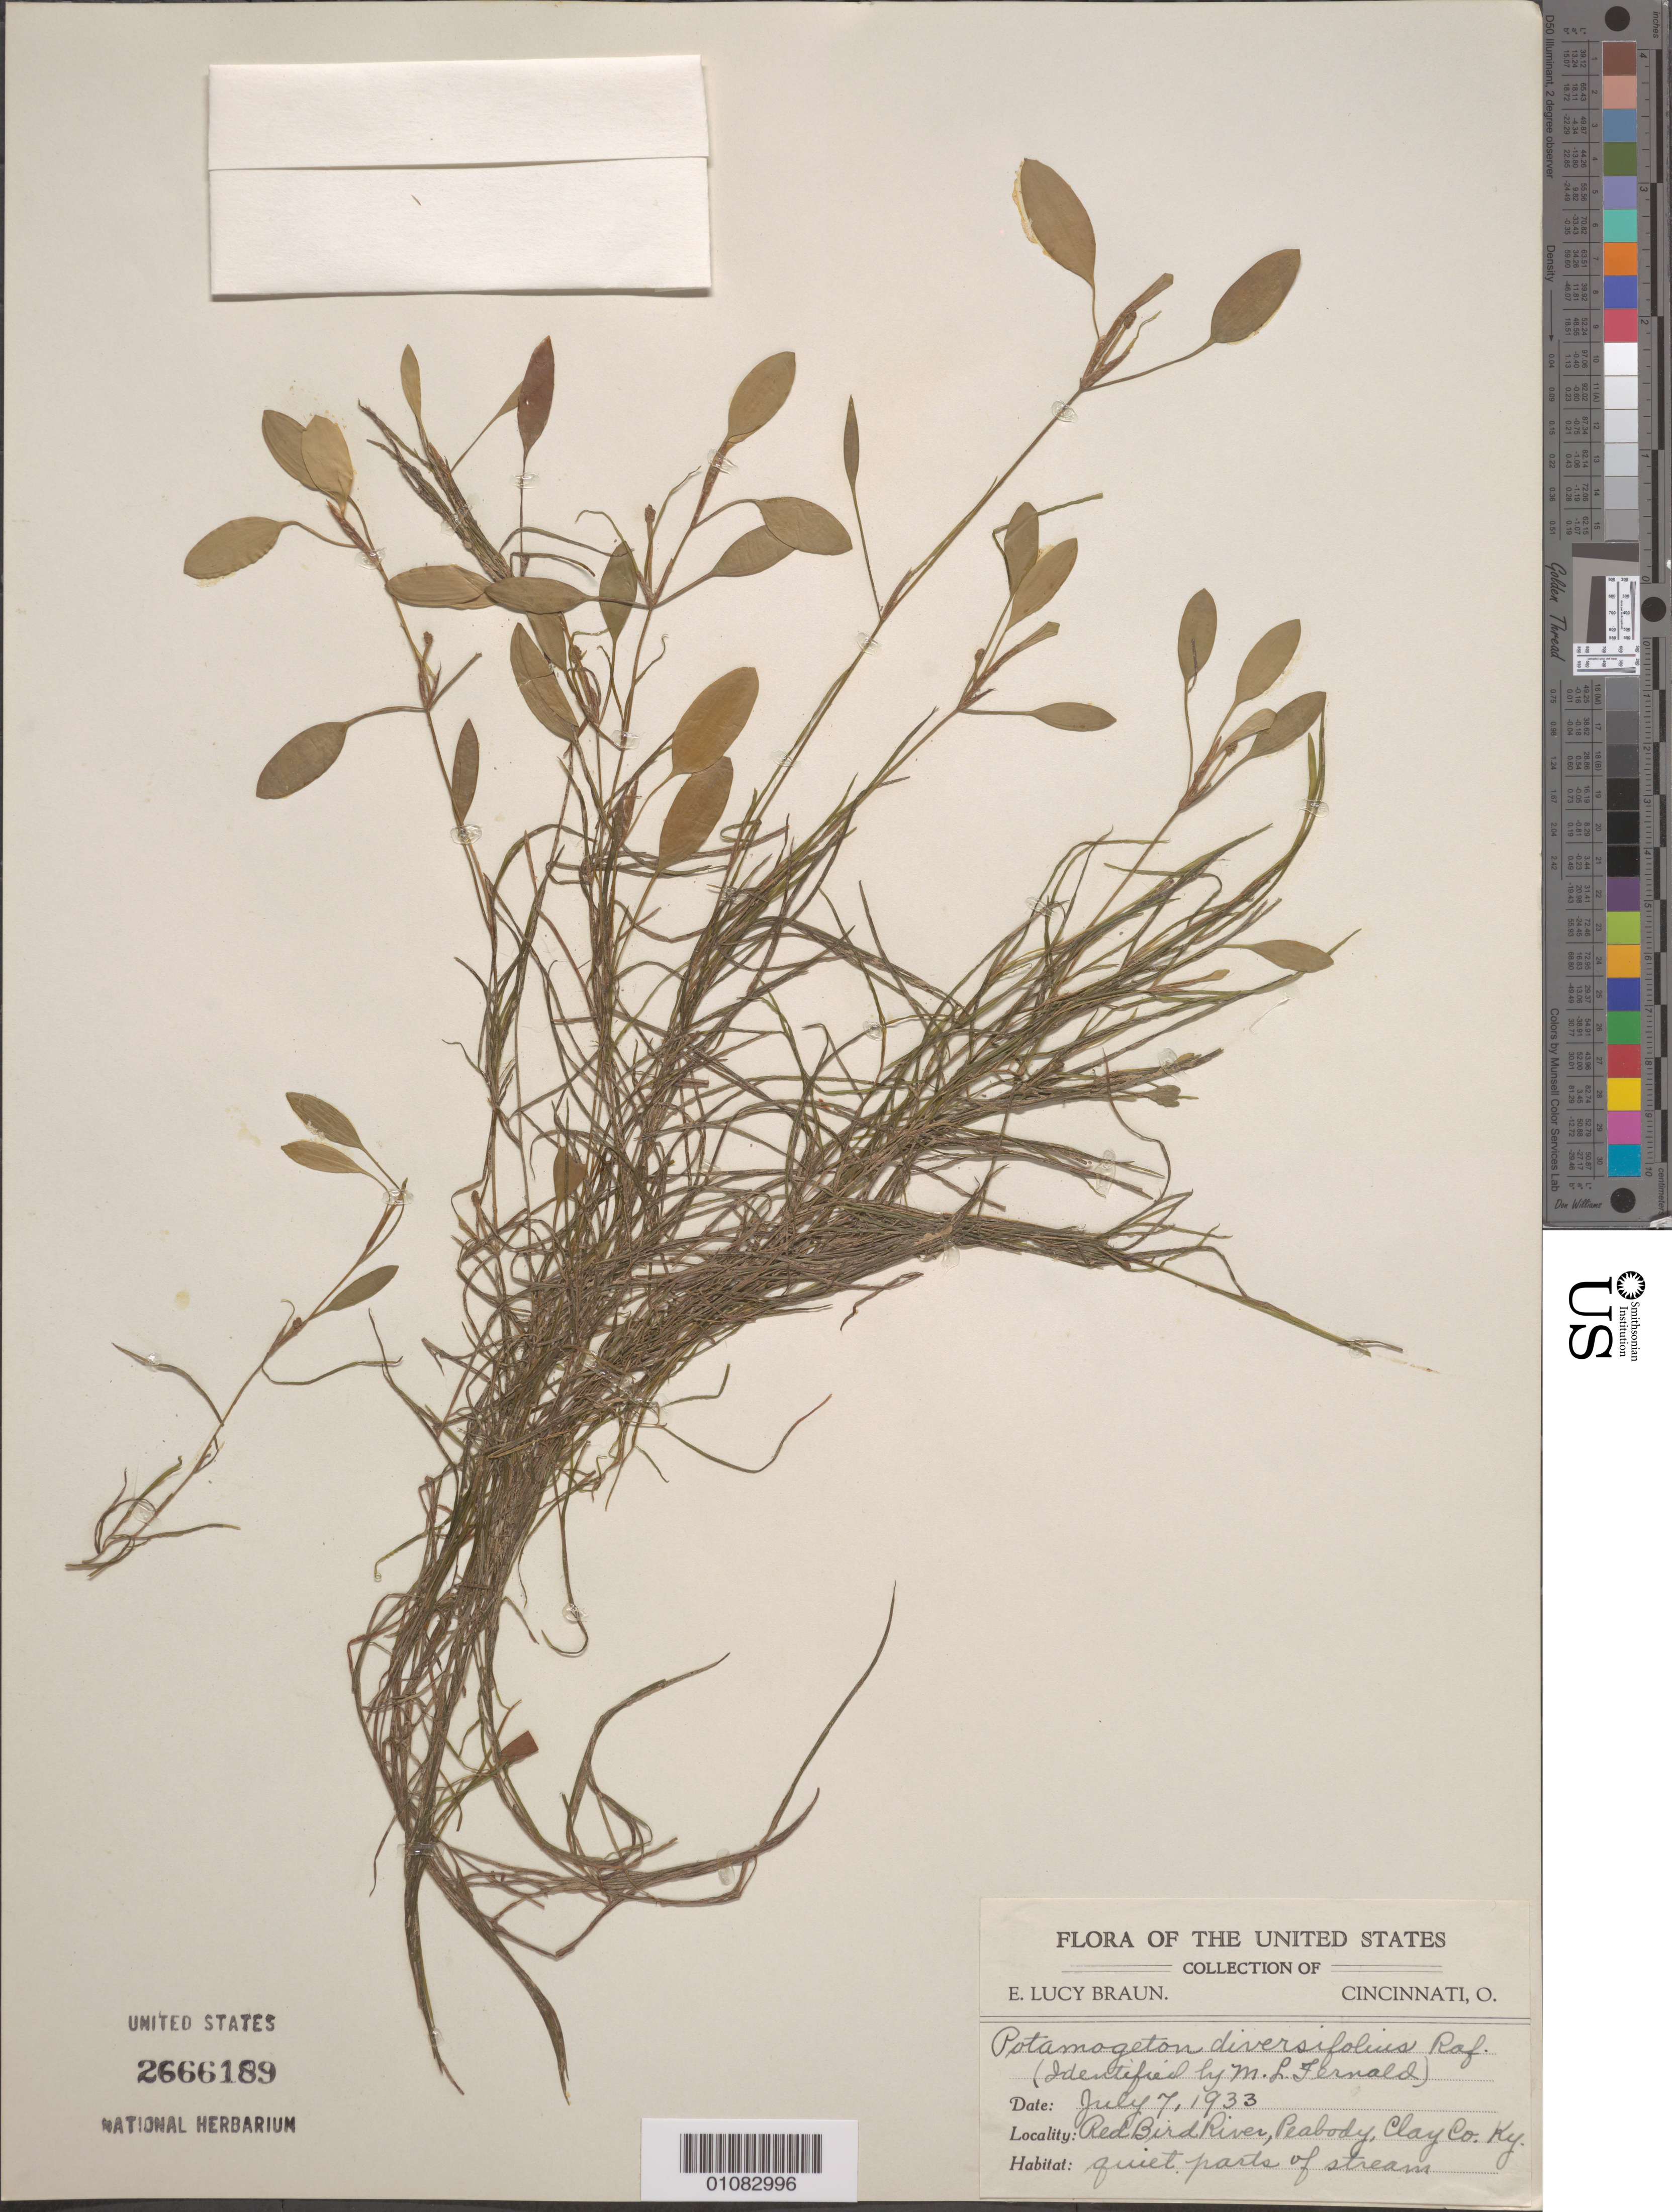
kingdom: Plantae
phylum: Tracheophyta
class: Liliopsida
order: Alismatales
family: Potamogetonaceae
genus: Potamogeton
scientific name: Potamogeton diversifolius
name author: Raf.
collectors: E. L. Braun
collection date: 1933-07-07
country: United States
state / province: Kentucky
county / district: Clay County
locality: Peabody, Red Bird River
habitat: Quiet parts of stream.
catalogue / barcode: US 2666189